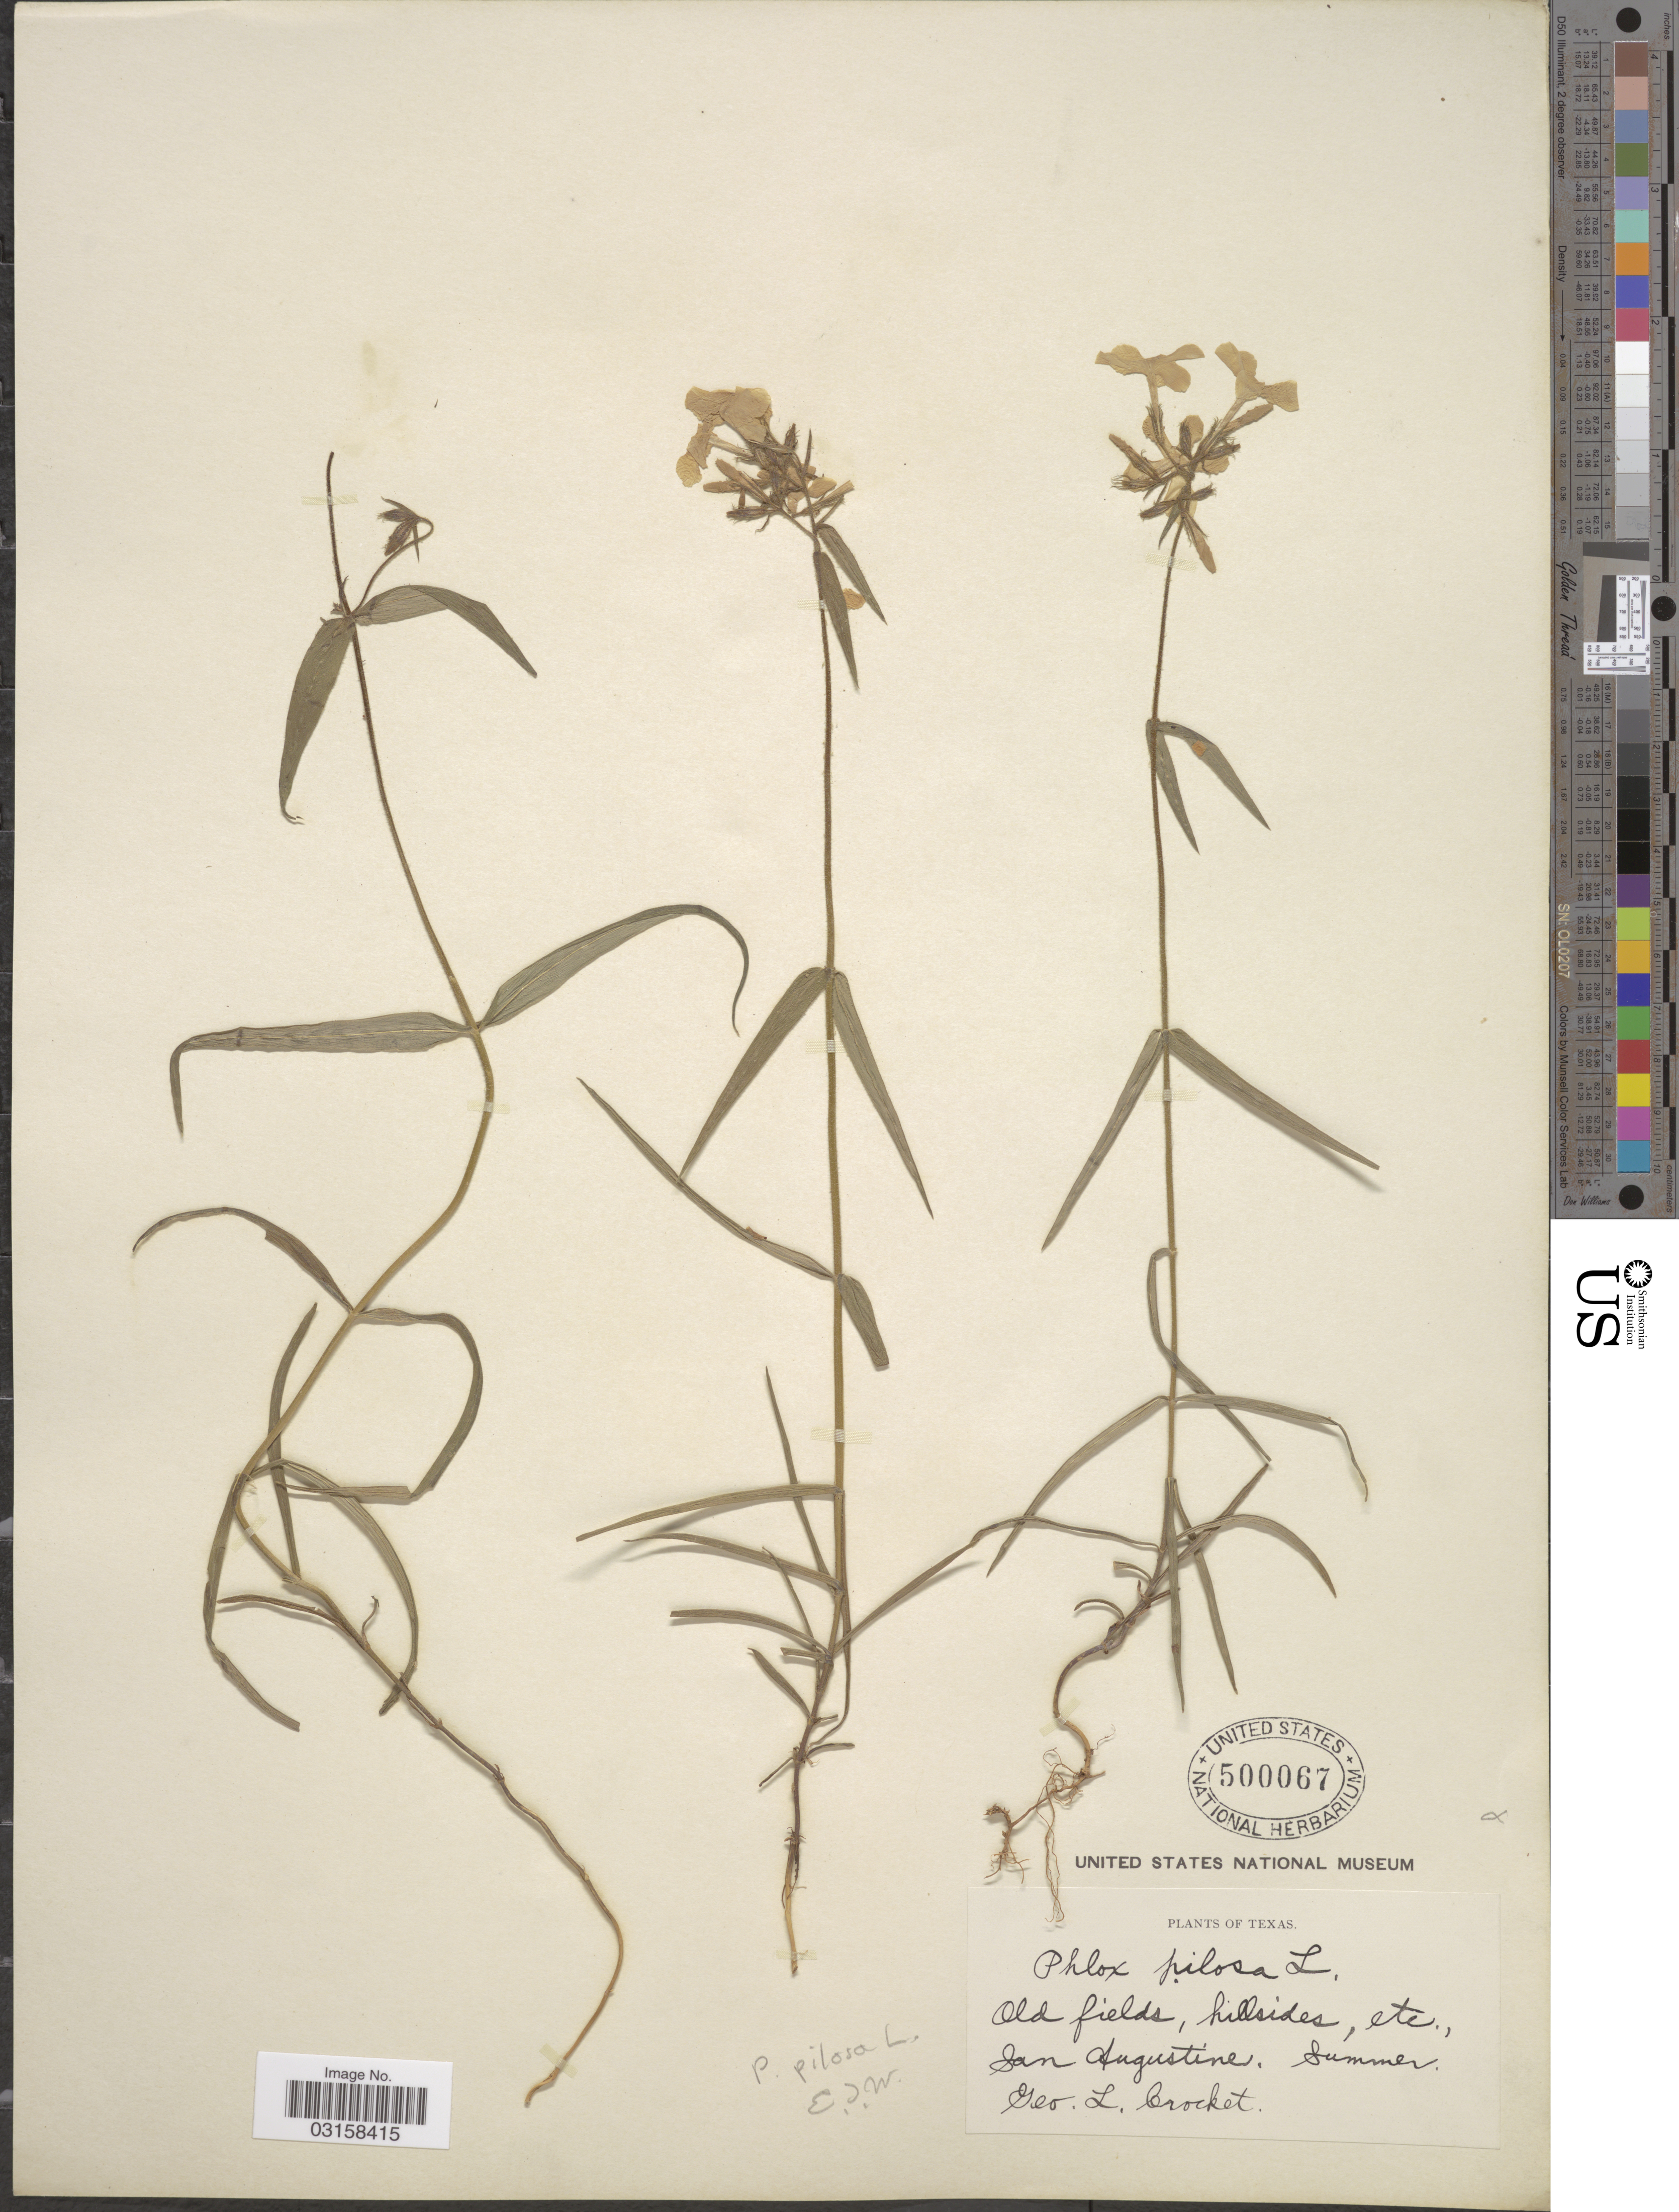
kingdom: Plantae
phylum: Tracheophyta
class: Magnoliopsida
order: Ericales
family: Polemoniaceae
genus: Phlox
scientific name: Phlox pilosa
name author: L.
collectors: G. Crocket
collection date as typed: Summer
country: United States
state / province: Texas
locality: San Augustine.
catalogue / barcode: US 500067